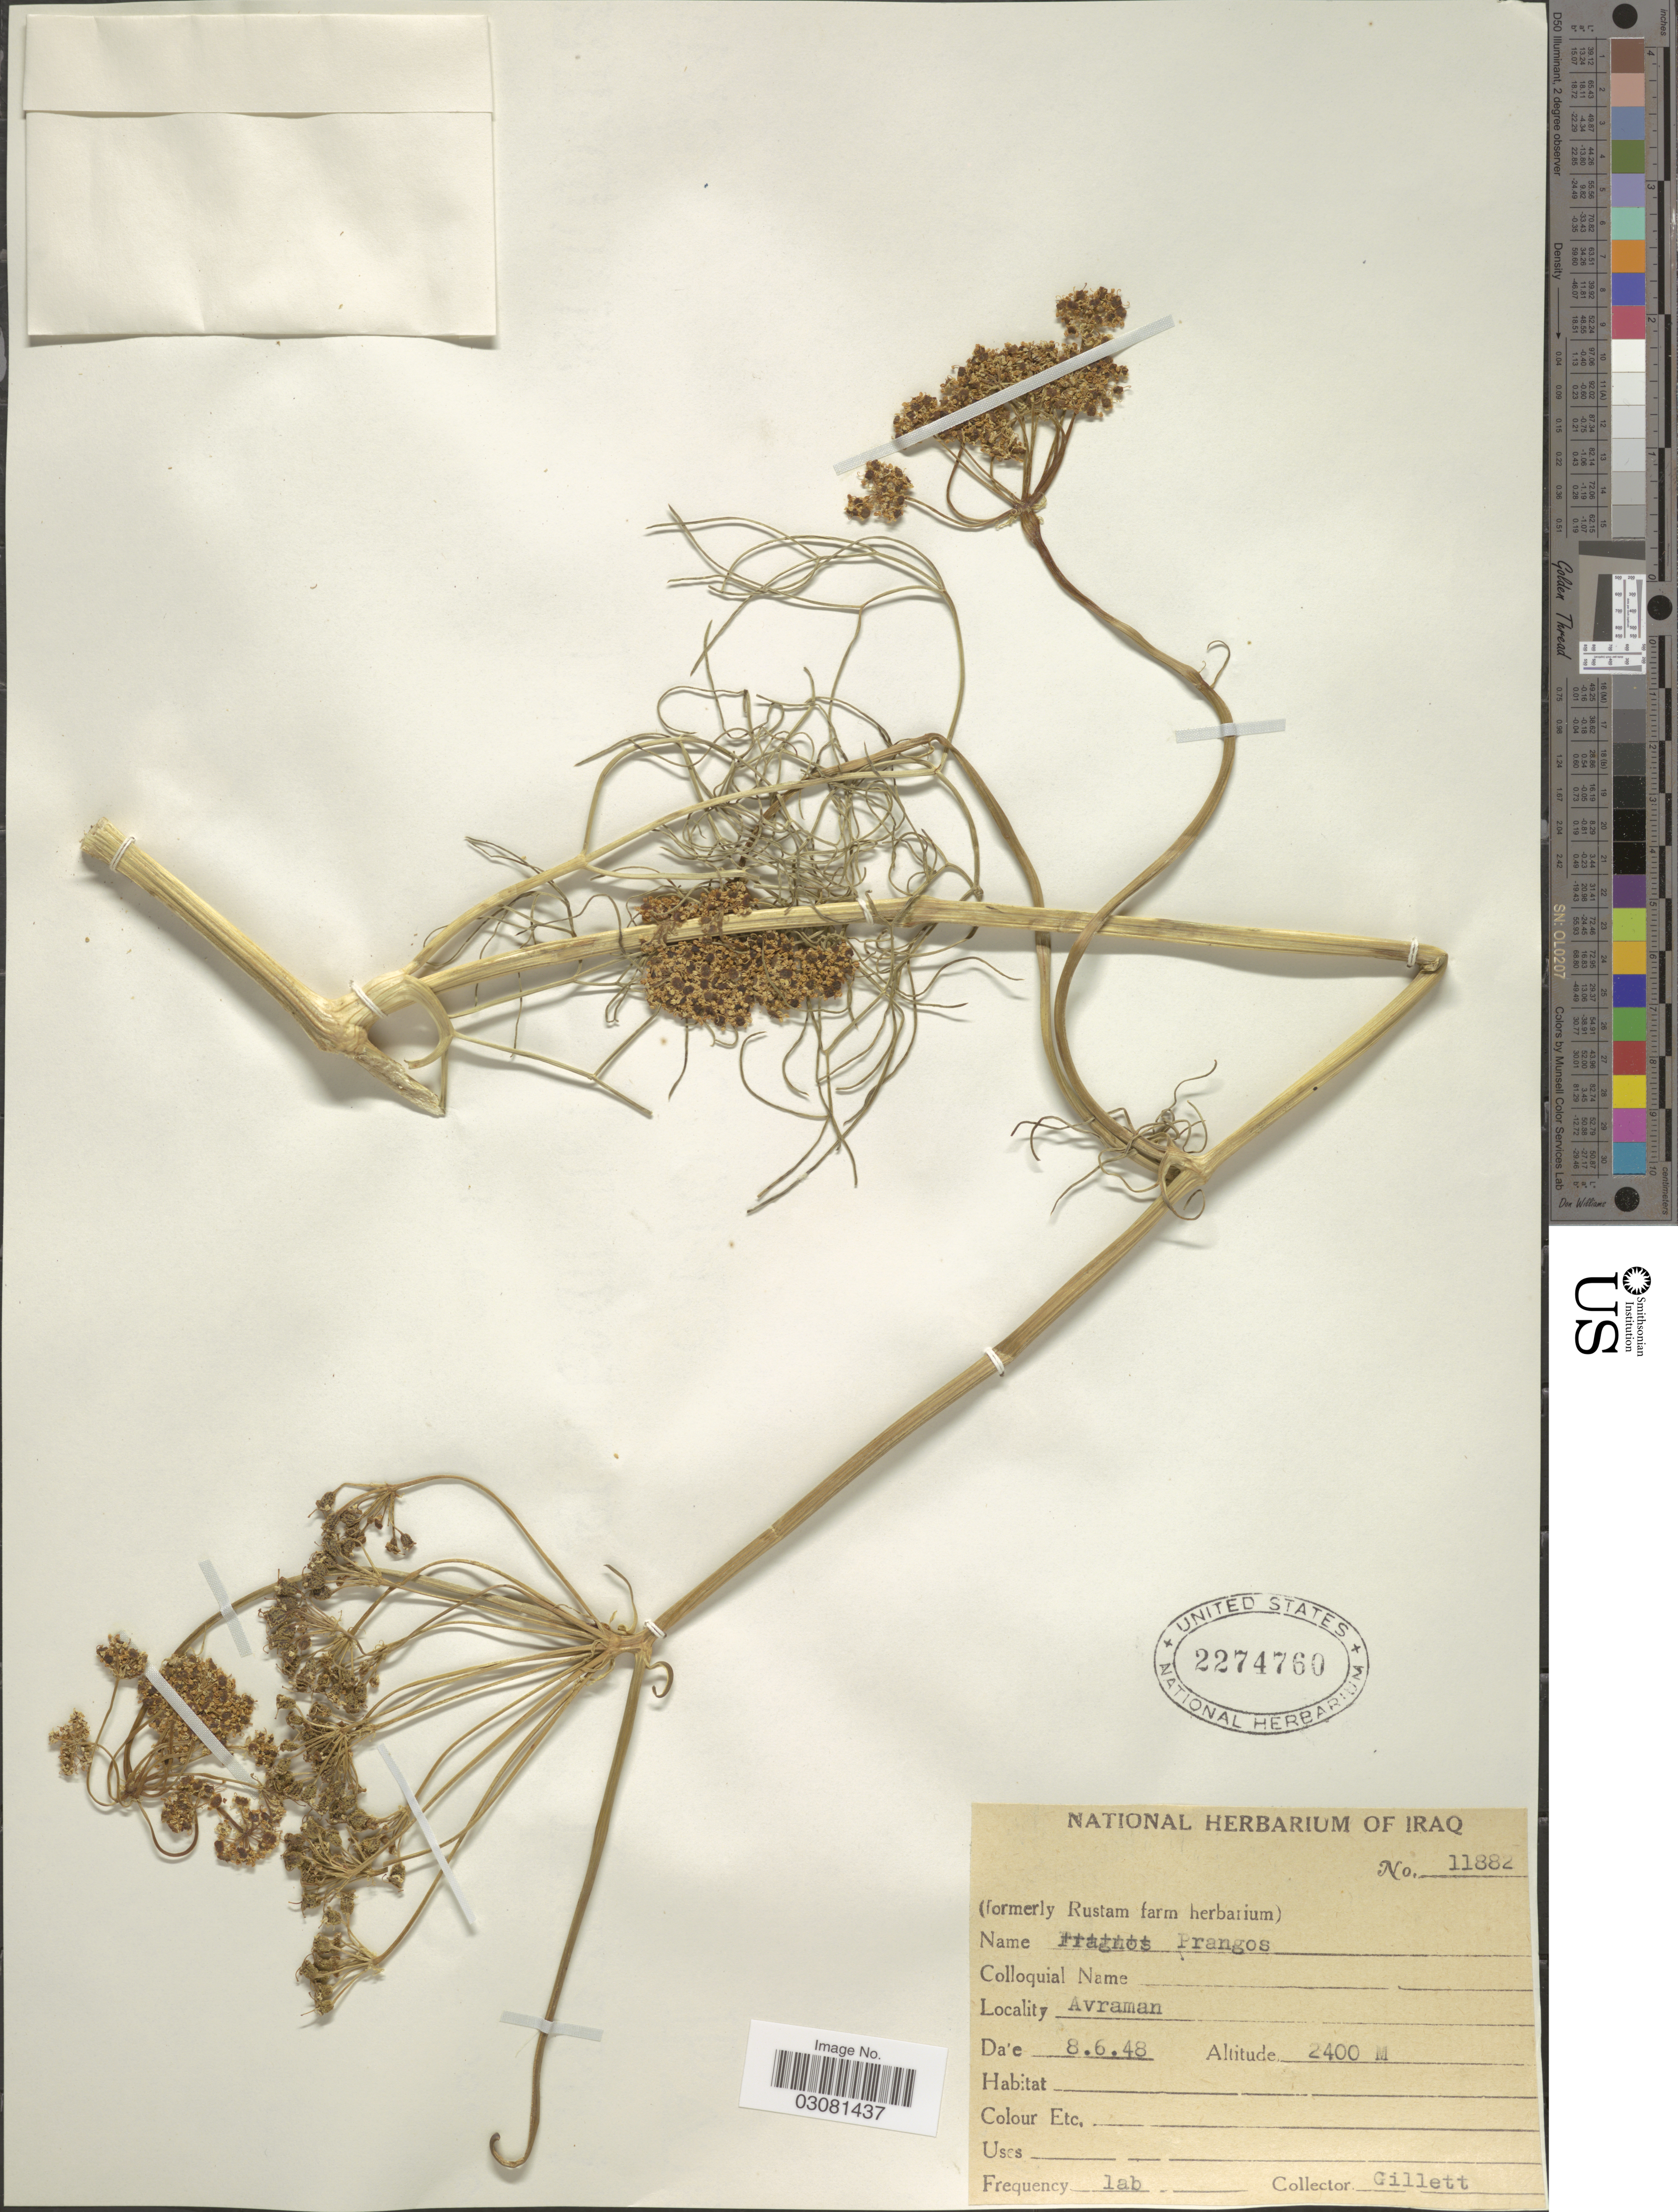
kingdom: Plantae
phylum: Tracheophyta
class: Magnoliopsida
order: Apiales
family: Apiaceae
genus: Prangos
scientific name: Prangos sp.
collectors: Gillett, --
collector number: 11882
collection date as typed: Transcribed d/m/y: 8/6/48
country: Iraq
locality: Avraman.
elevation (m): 2400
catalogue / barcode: US 2274760